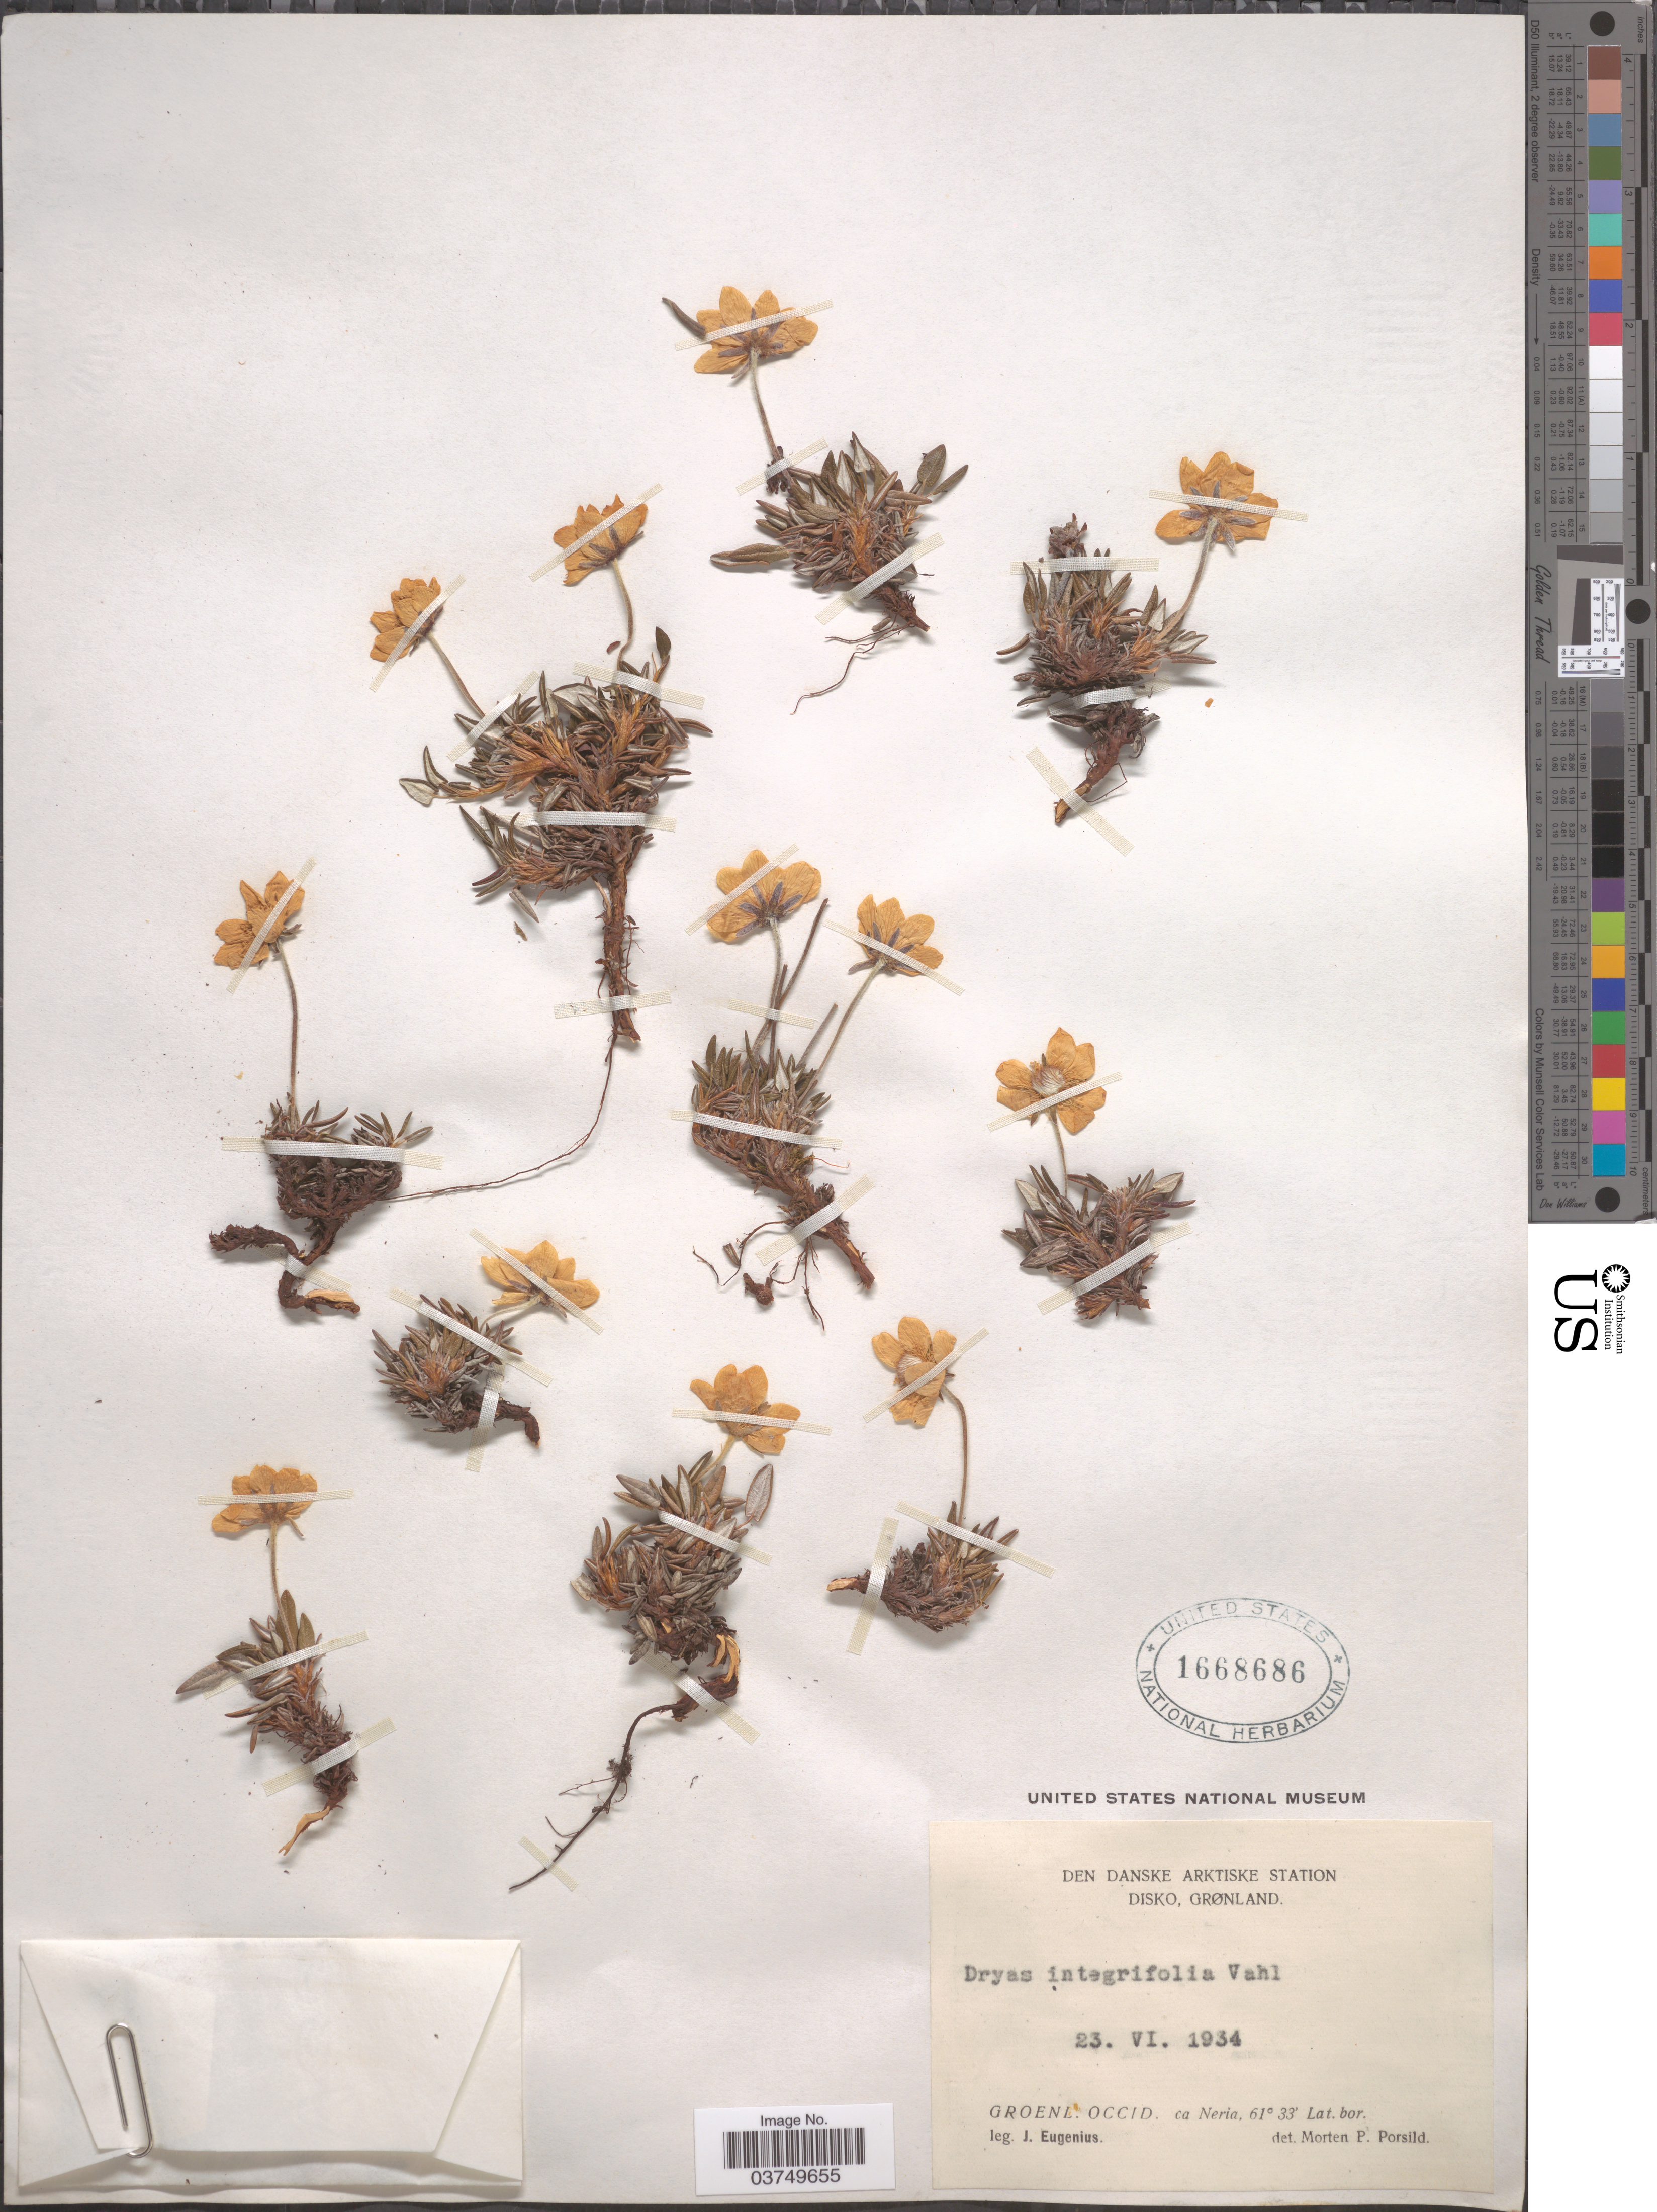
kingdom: Plantae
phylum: Tracheophyta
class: Magnoliopsida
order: Rosales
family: Rosaceae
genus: Dryas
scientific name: Dryas integrifolia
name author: Vahl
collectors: J. Eugenius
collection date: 1934-06-23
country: Greenland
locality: Den Danske Arktiske Station. Disko. Groenl. Occid. ca. Neria.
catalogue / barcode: US 1668686